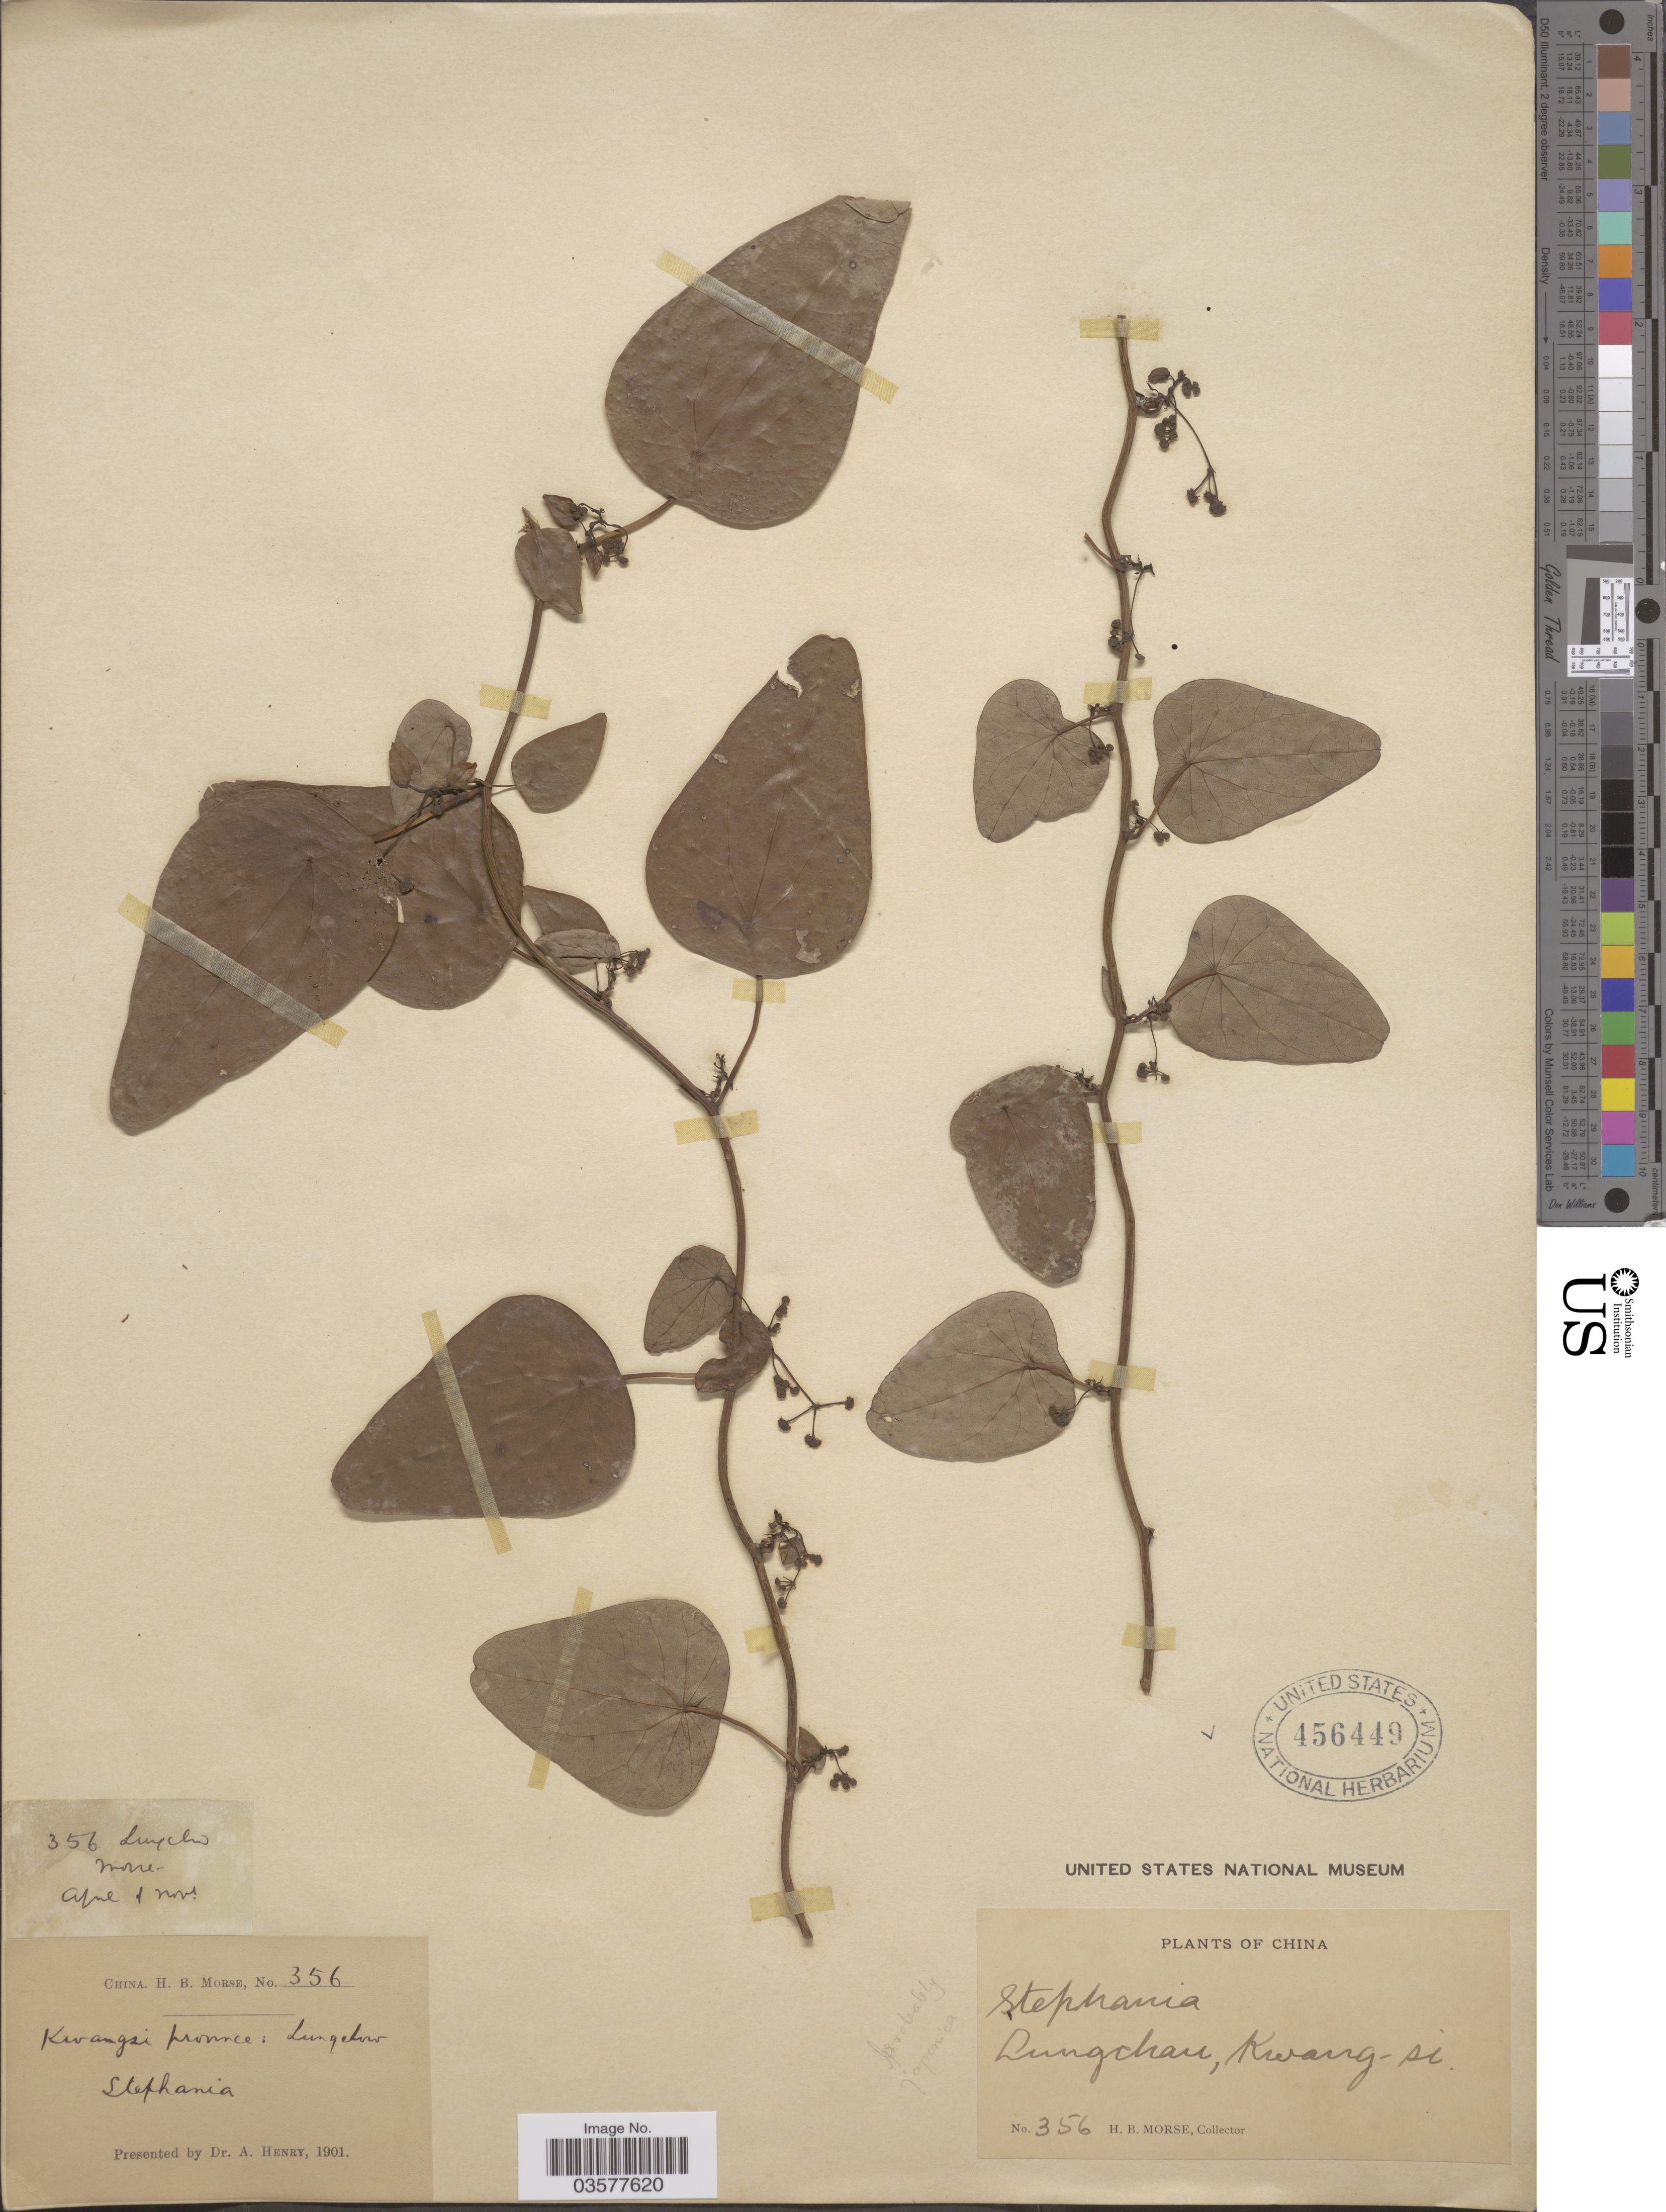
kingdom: Plantae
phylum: Tracheophyta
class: Magnoliopsida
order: Ranunculales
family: Menispermaceae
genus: Stephania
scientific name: Stephania sp.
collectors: H. Morse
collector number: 356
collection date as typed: Transcribed d/m/y: /4/1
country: China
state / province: Guangxi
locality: Lungchau, Kwang-si.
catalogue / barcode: US 456449